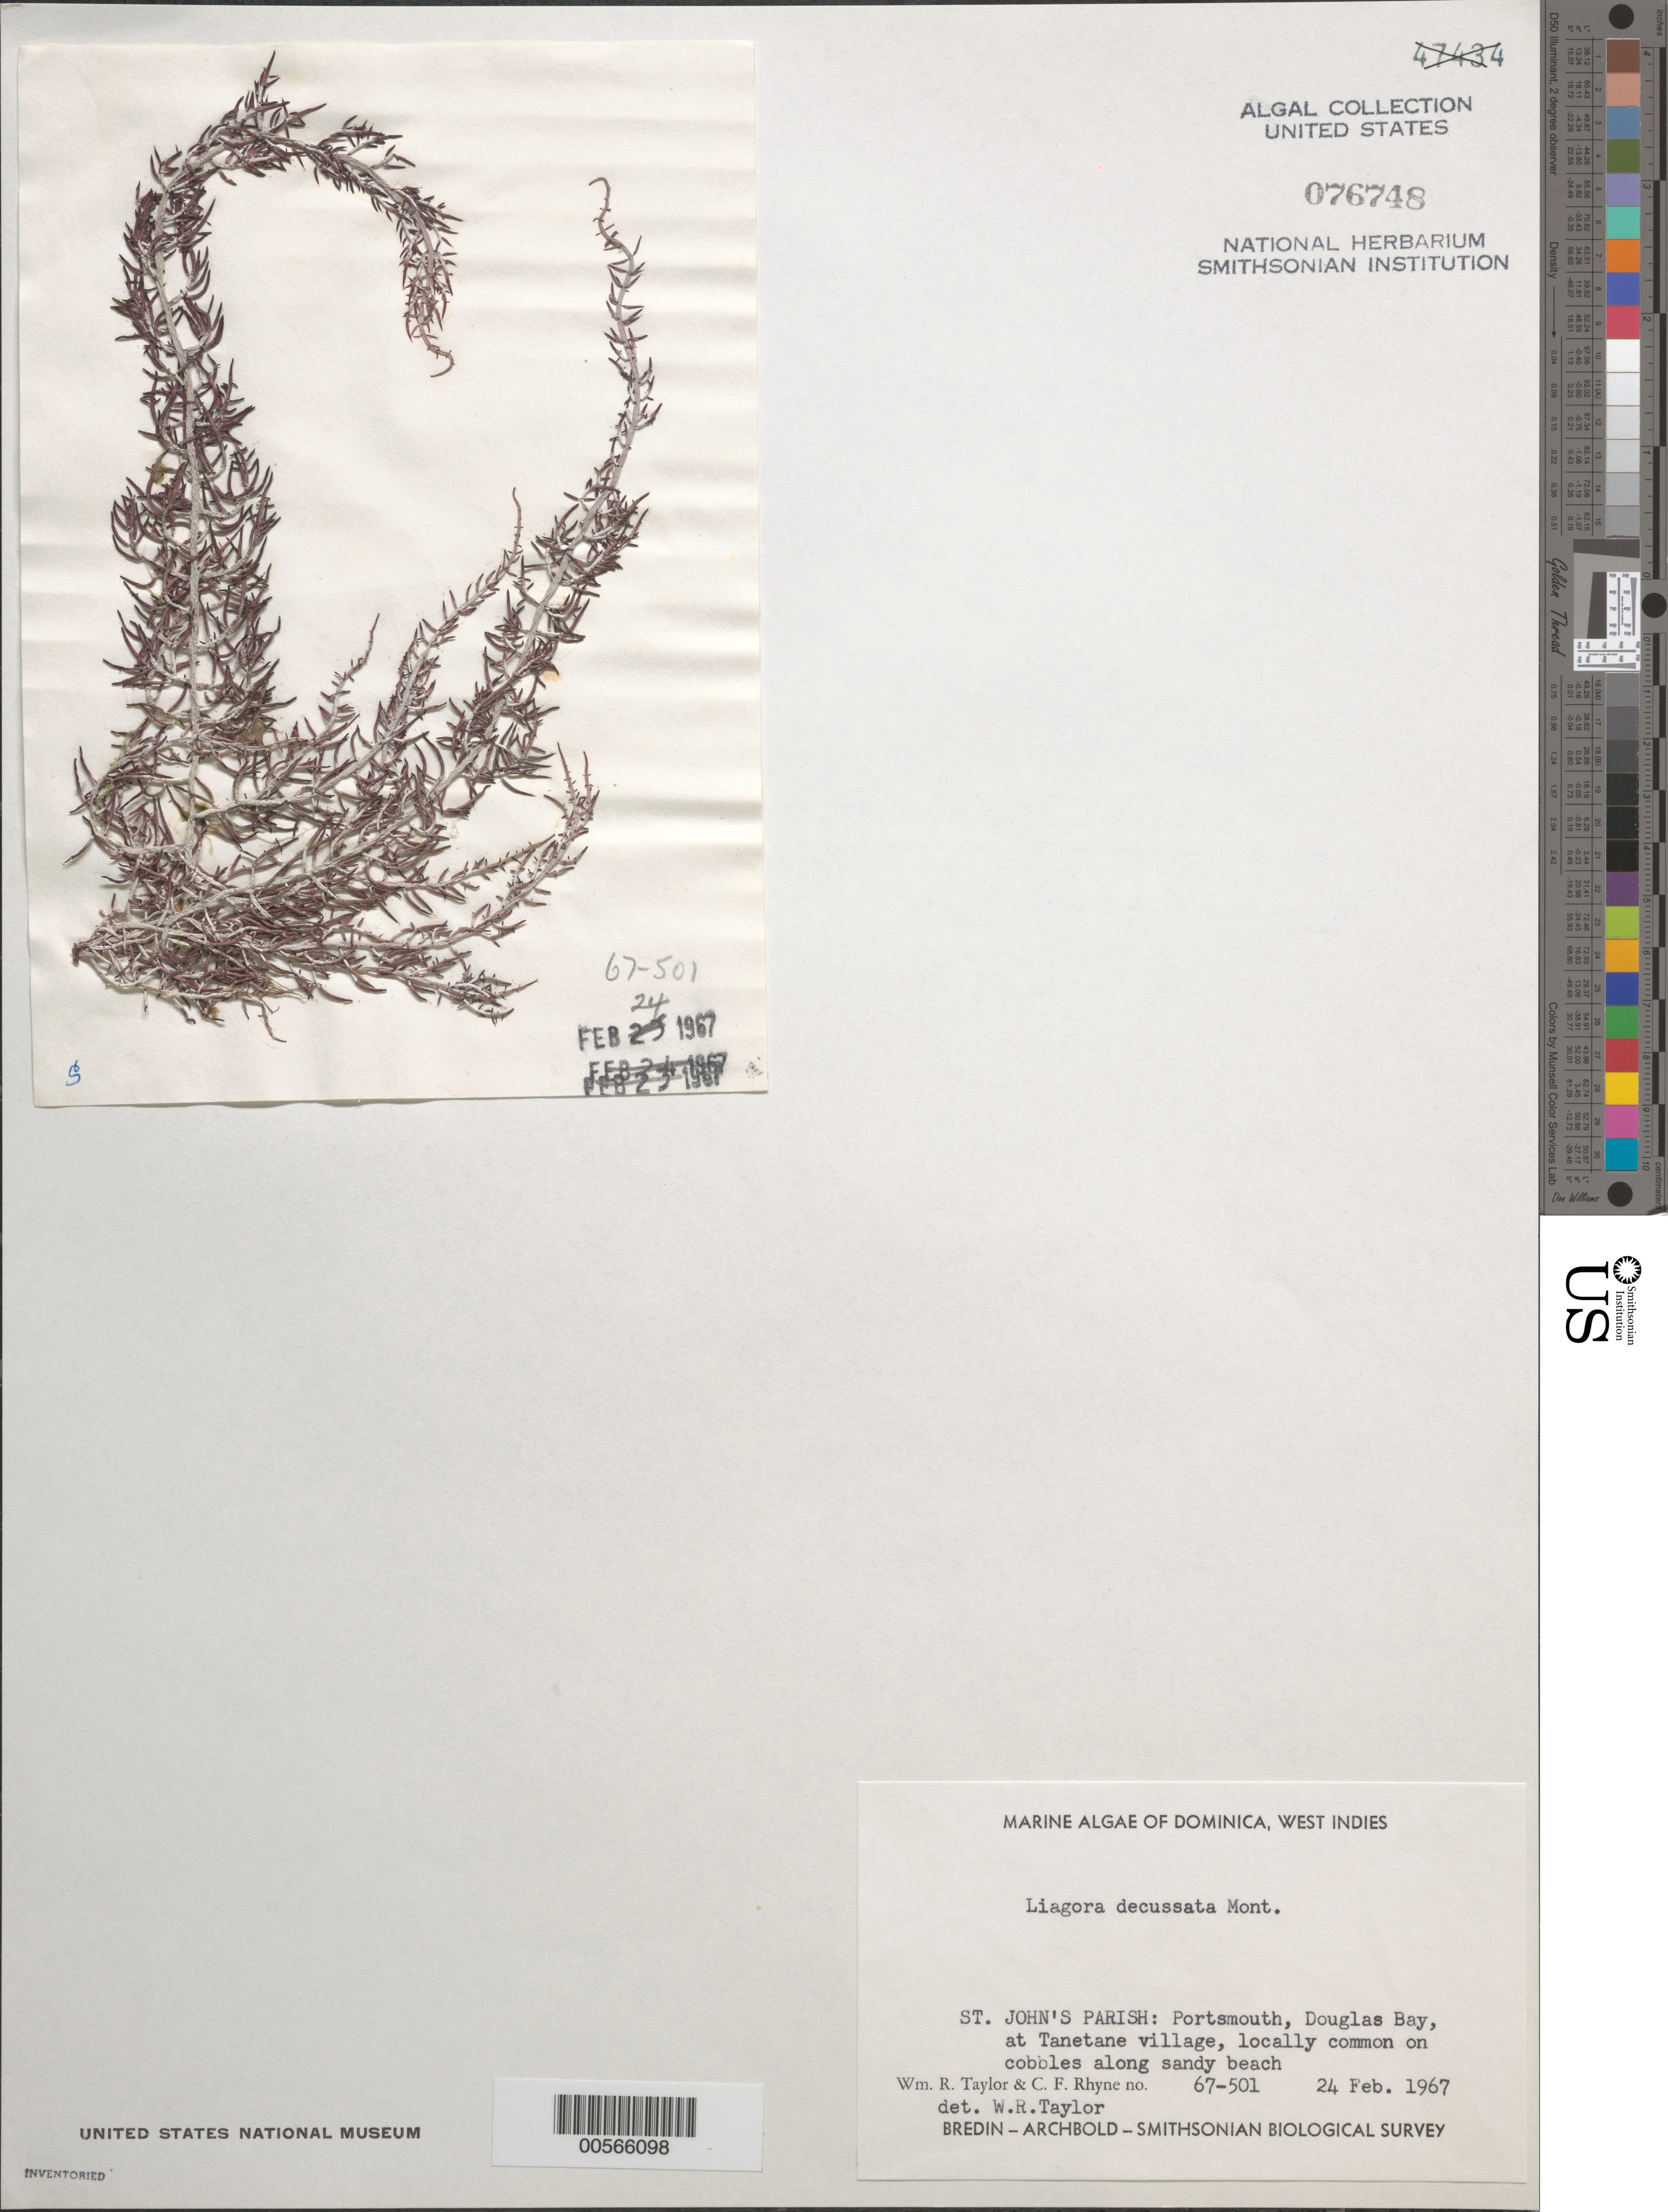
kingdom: Plantae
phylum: Rhodophyta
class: Florideophyceae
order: Nemaliales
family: Liagoraceae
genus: Liagora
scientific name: Liagora albicans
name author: J.V.Lamouroux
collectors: W. R. Taylor & C. Rhyne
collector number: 67-501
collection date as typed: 24 Feb 1967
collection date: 1967-02-24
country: Dominica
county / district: St. John's Parish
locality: Portsmouth, Douglas Bay, Tanetane village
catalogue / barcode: US 76748